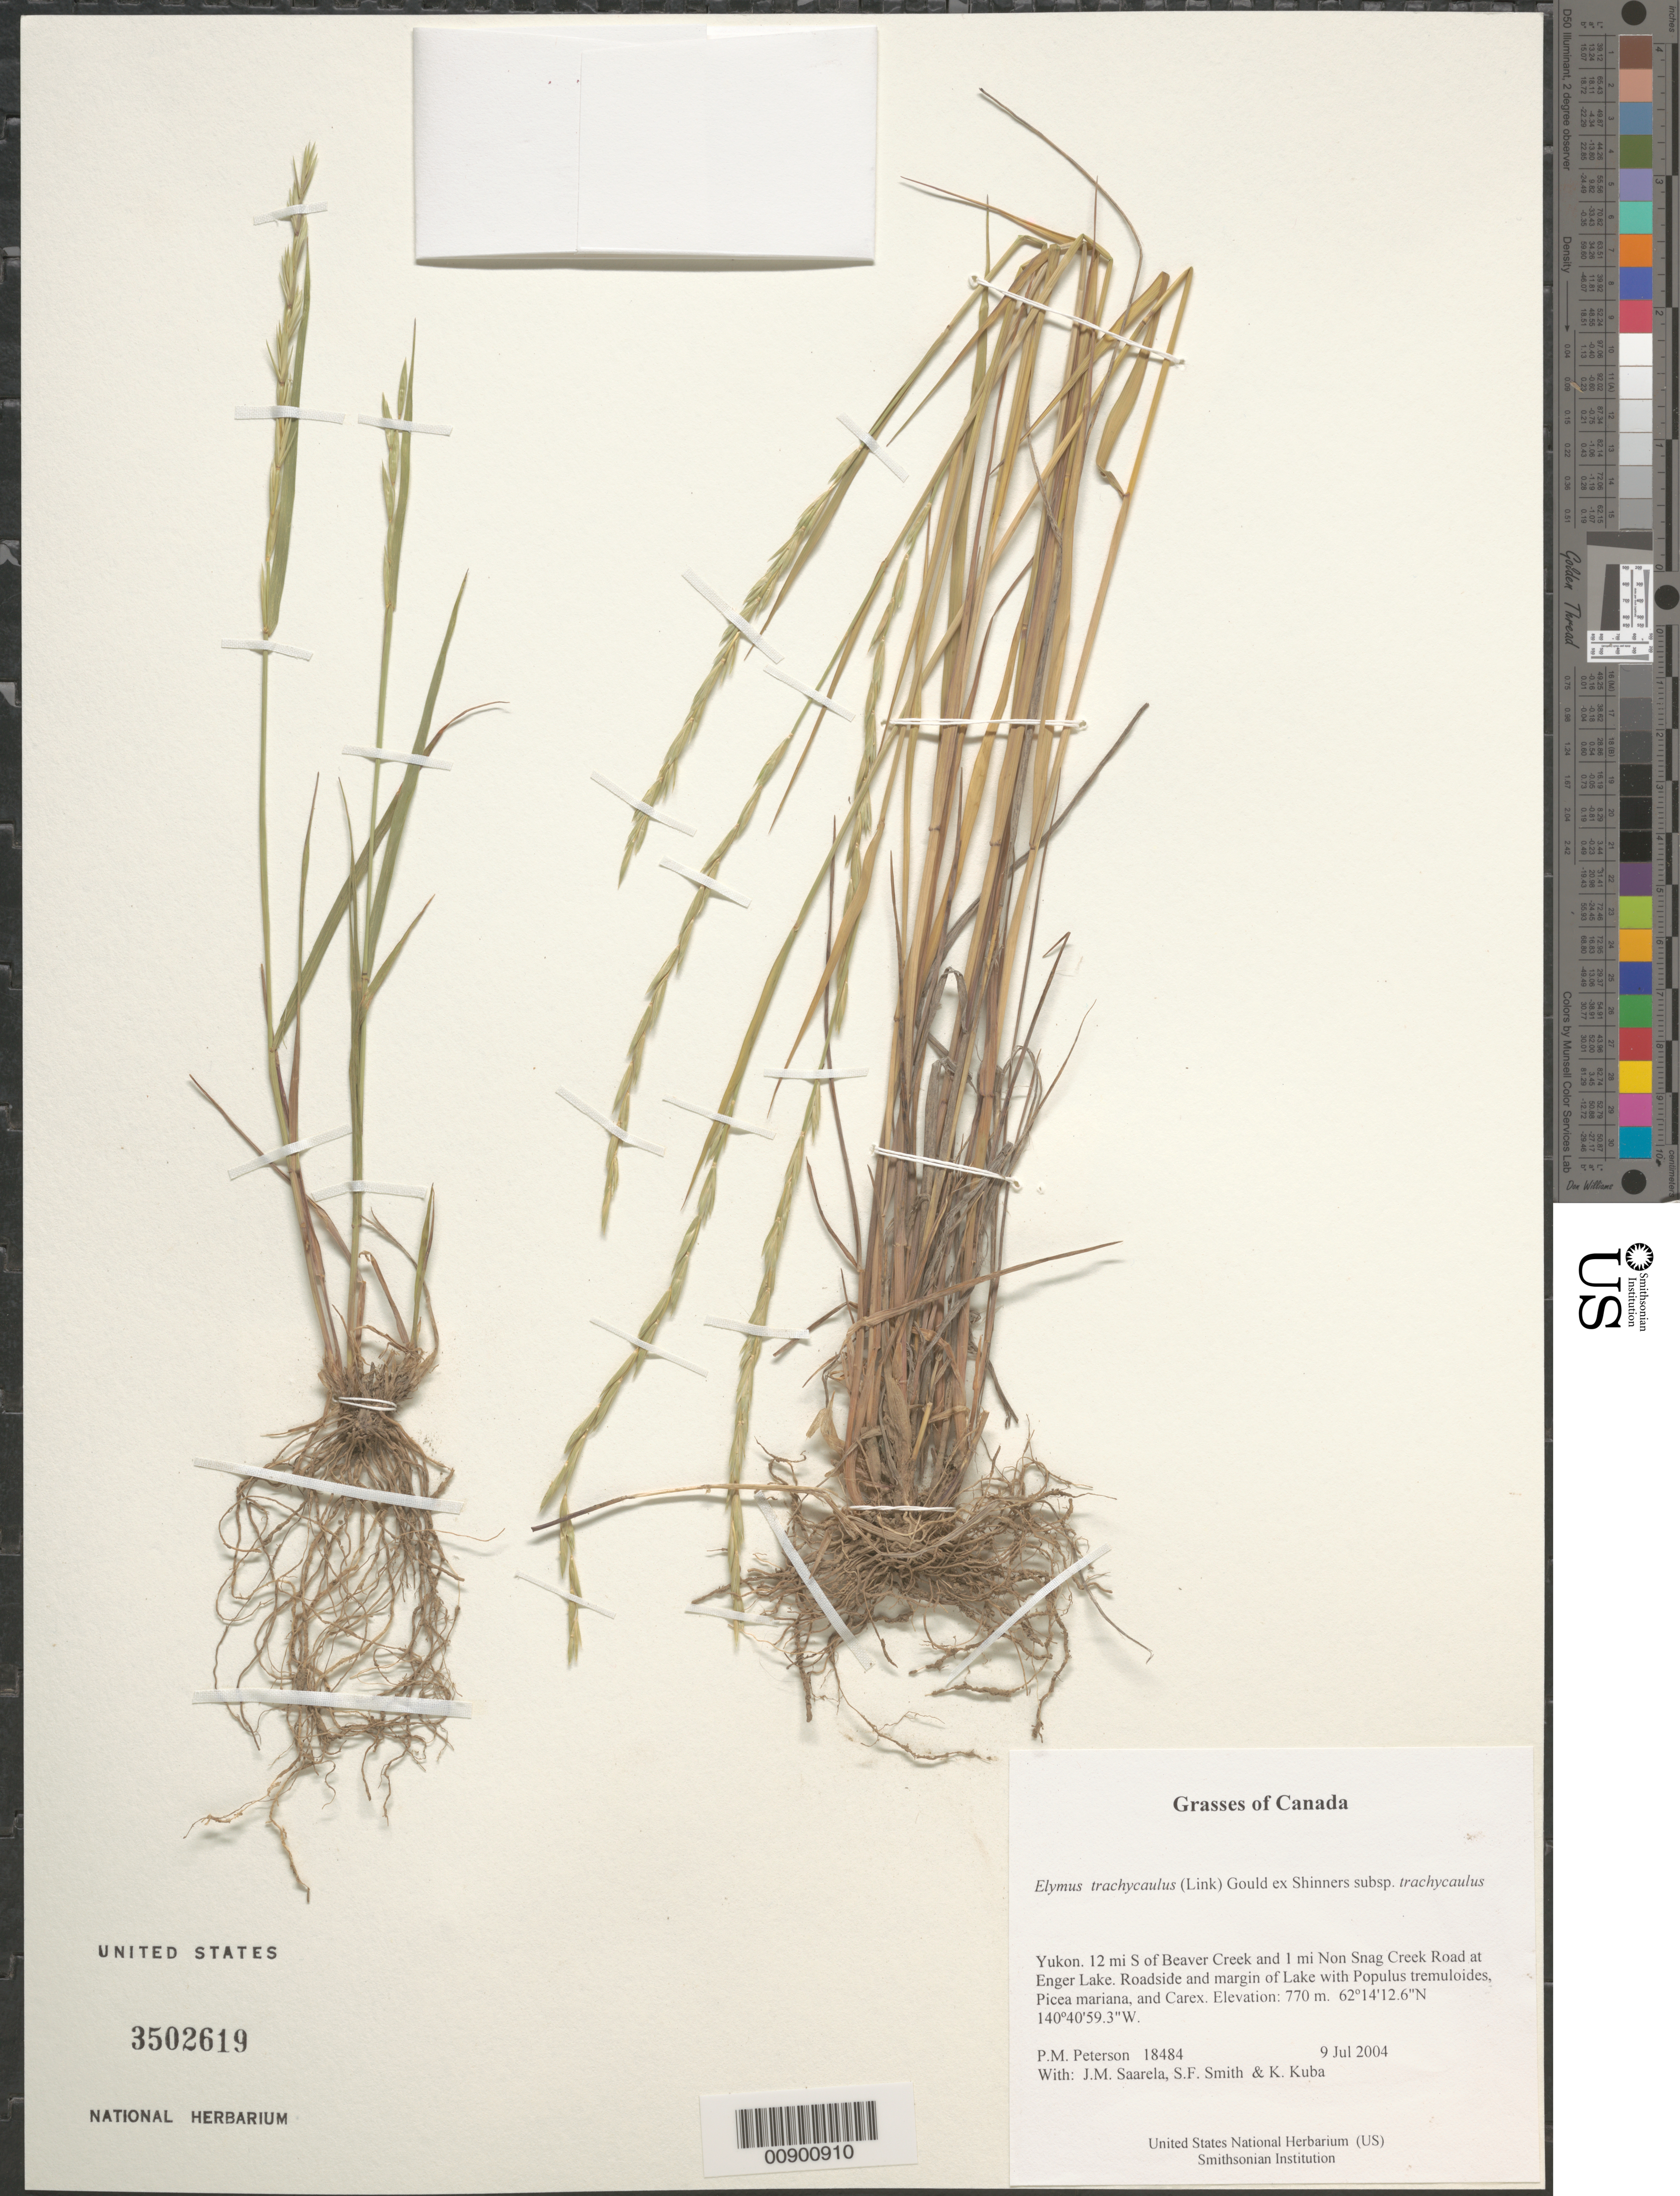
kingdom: Plantae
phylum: Tracheophyta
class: Liliopsida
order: Poales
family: Poaceae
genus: Elymus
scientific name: Elymus trachycaulus subsp. trachycaulus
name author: (Link) Gould ex Shinners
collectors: P. M. Peterson, J. Saarela, S.F. Smith & K. Kuba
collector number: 18484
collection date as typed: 09 Jul 2004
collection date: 2004-07-09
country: Canada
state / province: Yukon Territory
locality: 12 mi S of Beaver Creek and 1 mi Non Snag Creek Road at Enger Lake. Roadside and margin of Lake with Populus tremuloides, Picea mariana, and Carex.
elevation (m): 770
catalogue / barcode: US 3502619